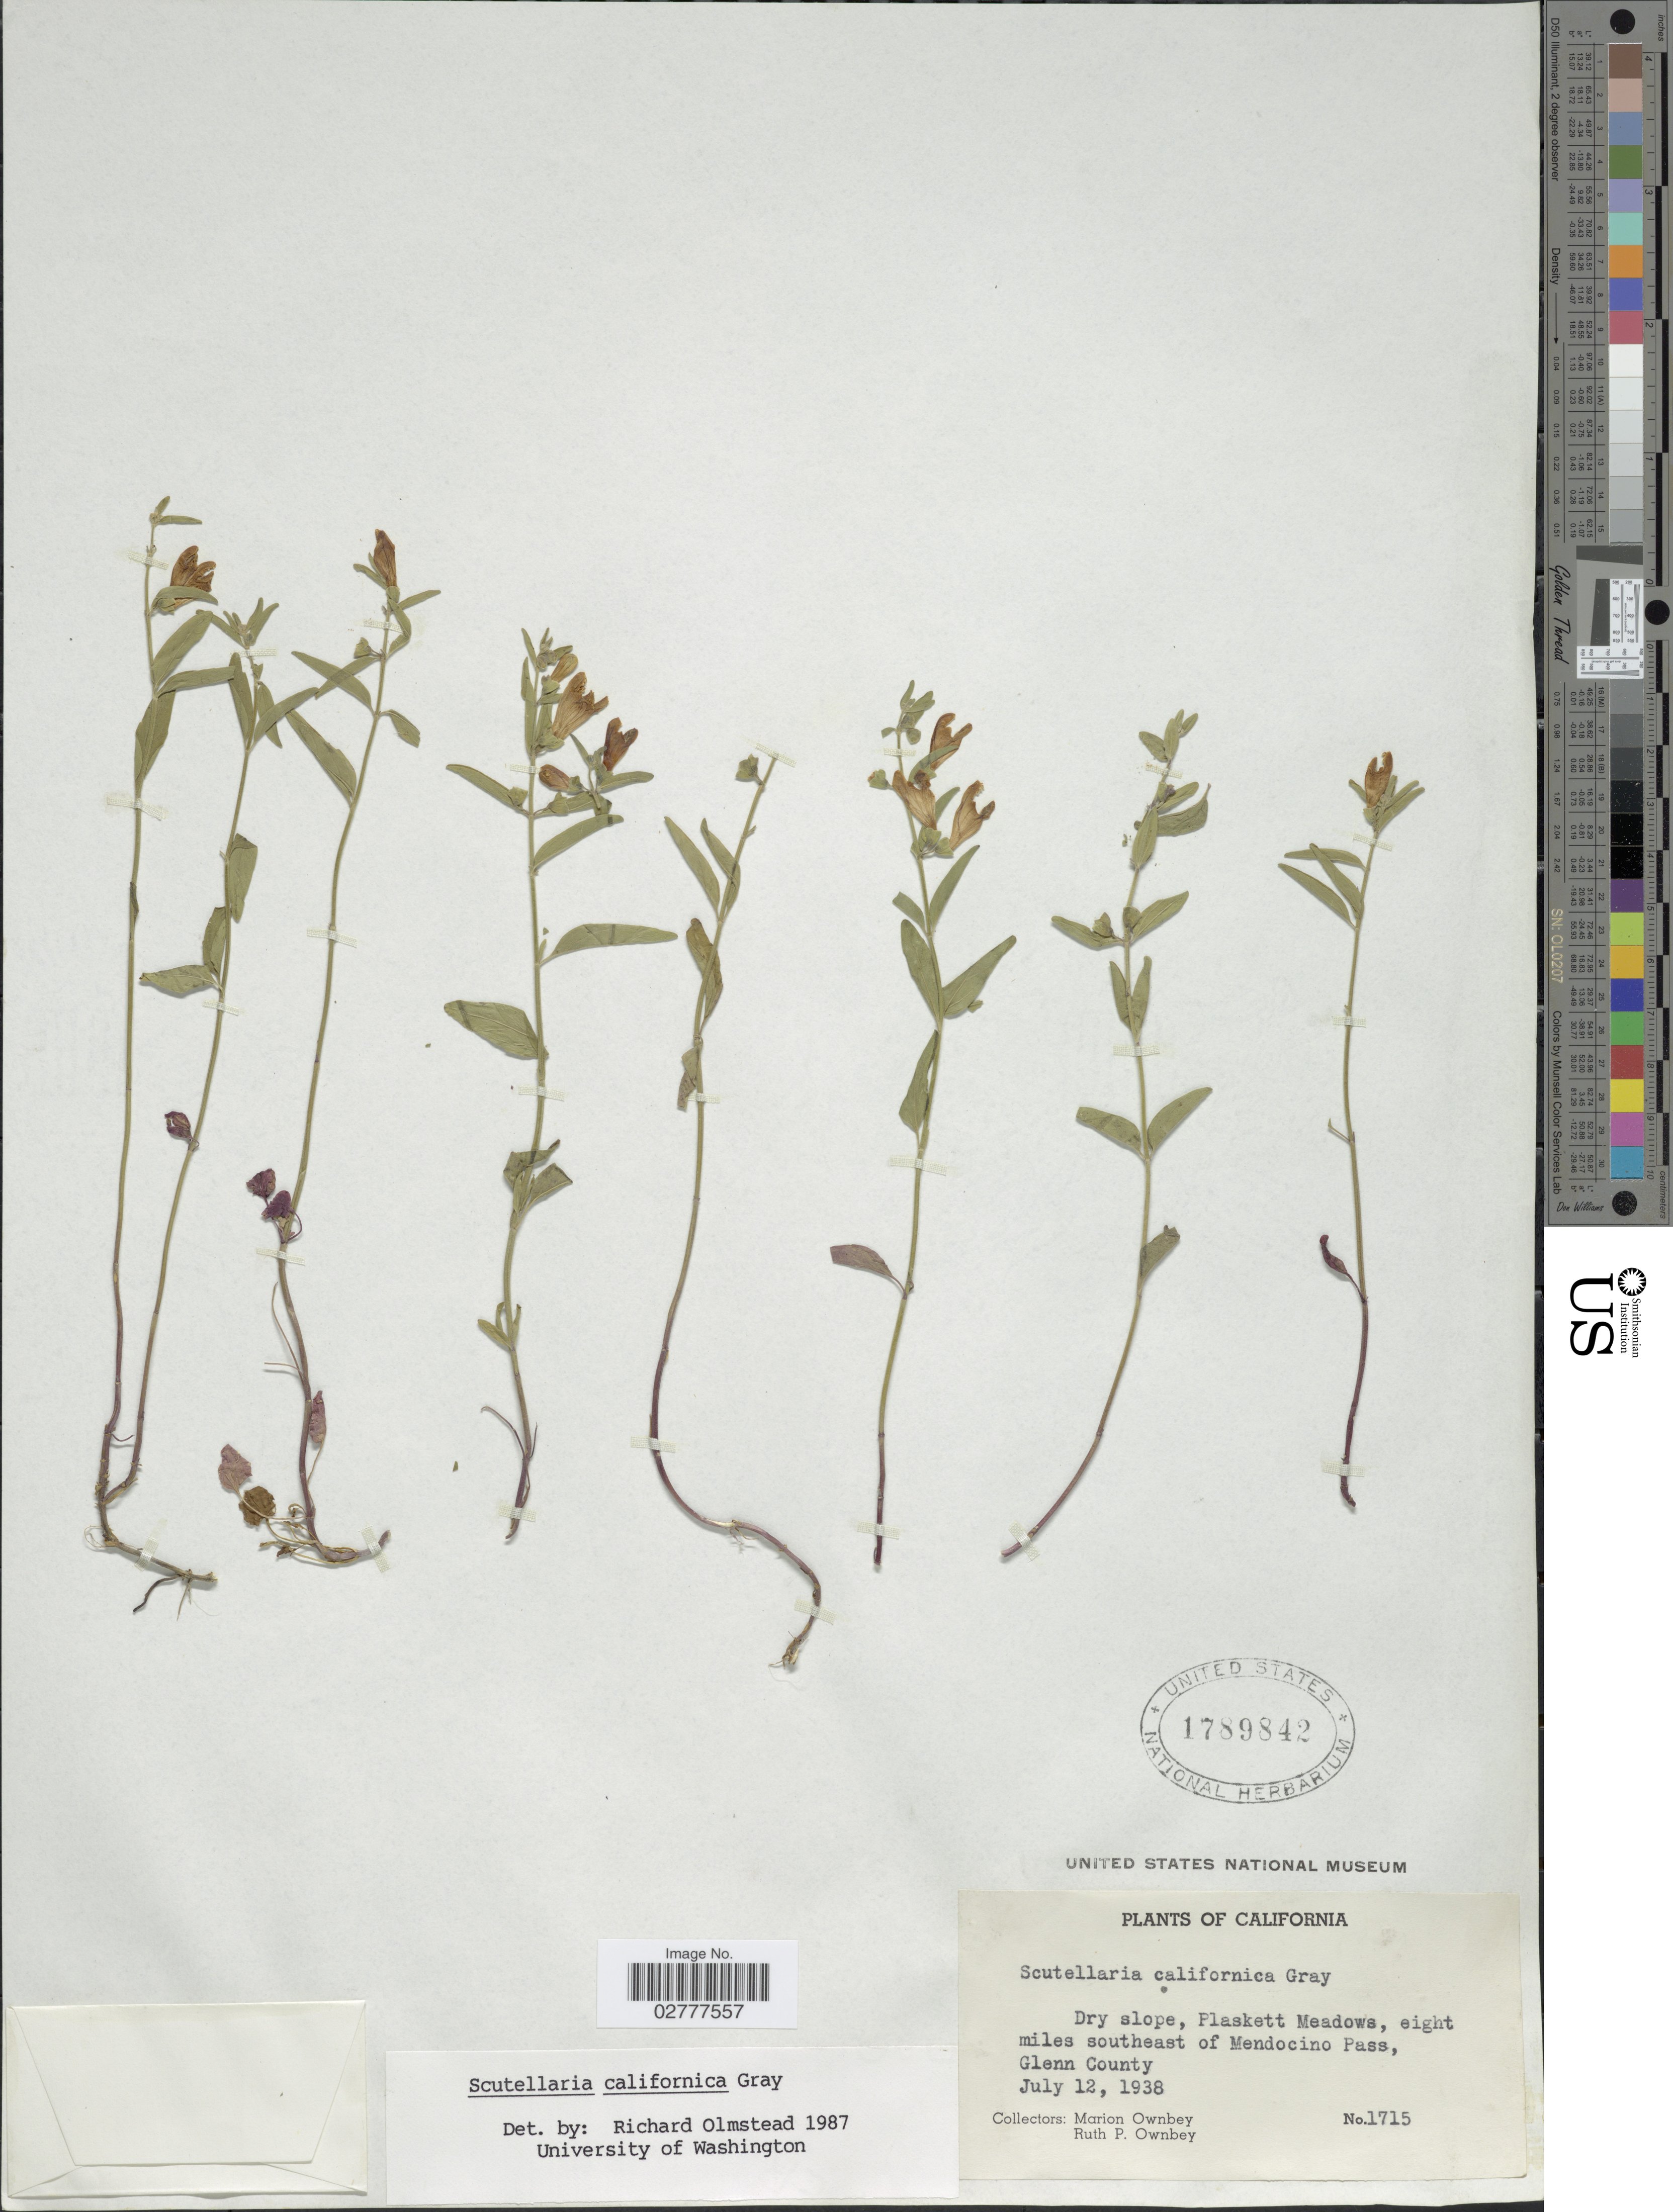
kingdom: Plantae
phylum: Tracheophyta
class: Magnoliopsida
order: Lamiales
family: Lamiaceae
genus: Scutellaria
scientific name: Scutellaria californica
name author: A. Gray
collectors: M. Ownbey & R. Ownbey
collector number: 1715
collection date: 1938-07-12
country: United States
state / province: California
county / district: Glenn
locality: Dry slope, Plaskett Meadows, eight miles southeast of Mendocino Pass, Glenn County.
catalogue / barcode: US 1789842